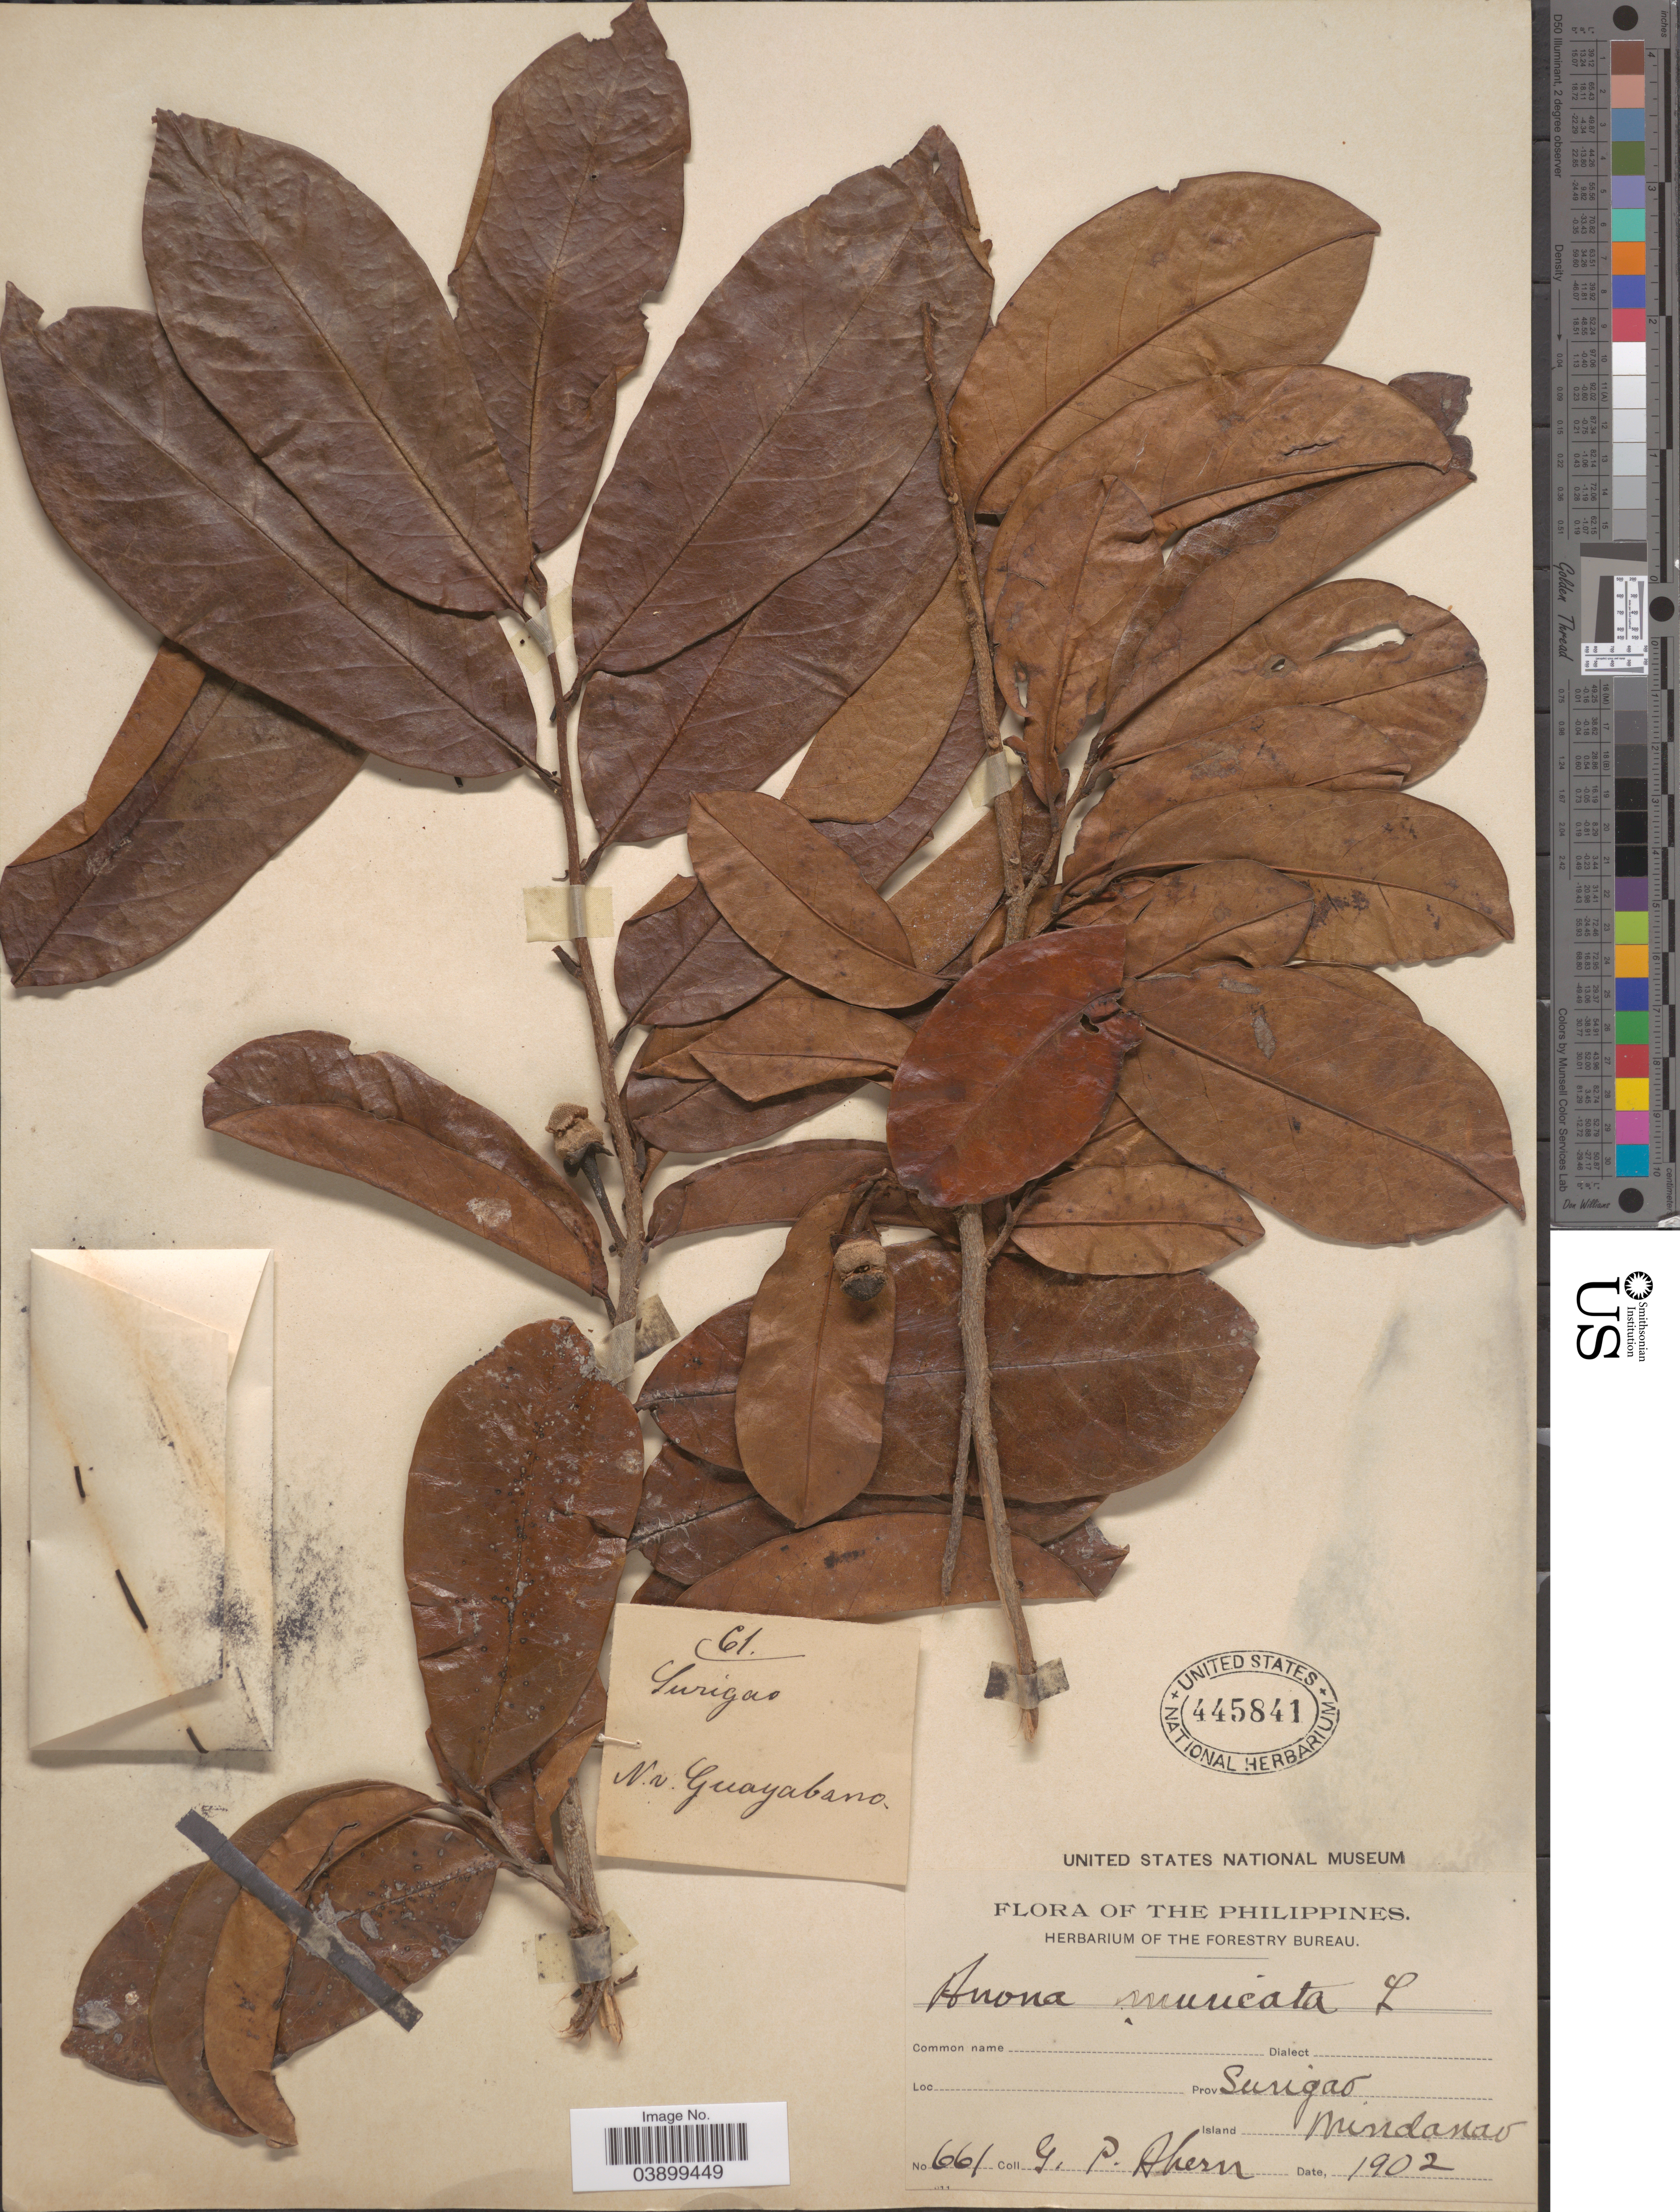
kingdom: Plantae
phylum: Tracheophyta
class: Magnoliopsida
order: Magnoliales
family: Annonaceae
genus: Annona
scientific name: Annona muricata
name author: L.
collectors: G. Ahern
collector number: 661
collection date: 1902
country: Philippines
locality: Prov. Surigao. Island Mindanao.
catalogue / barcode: US 445841